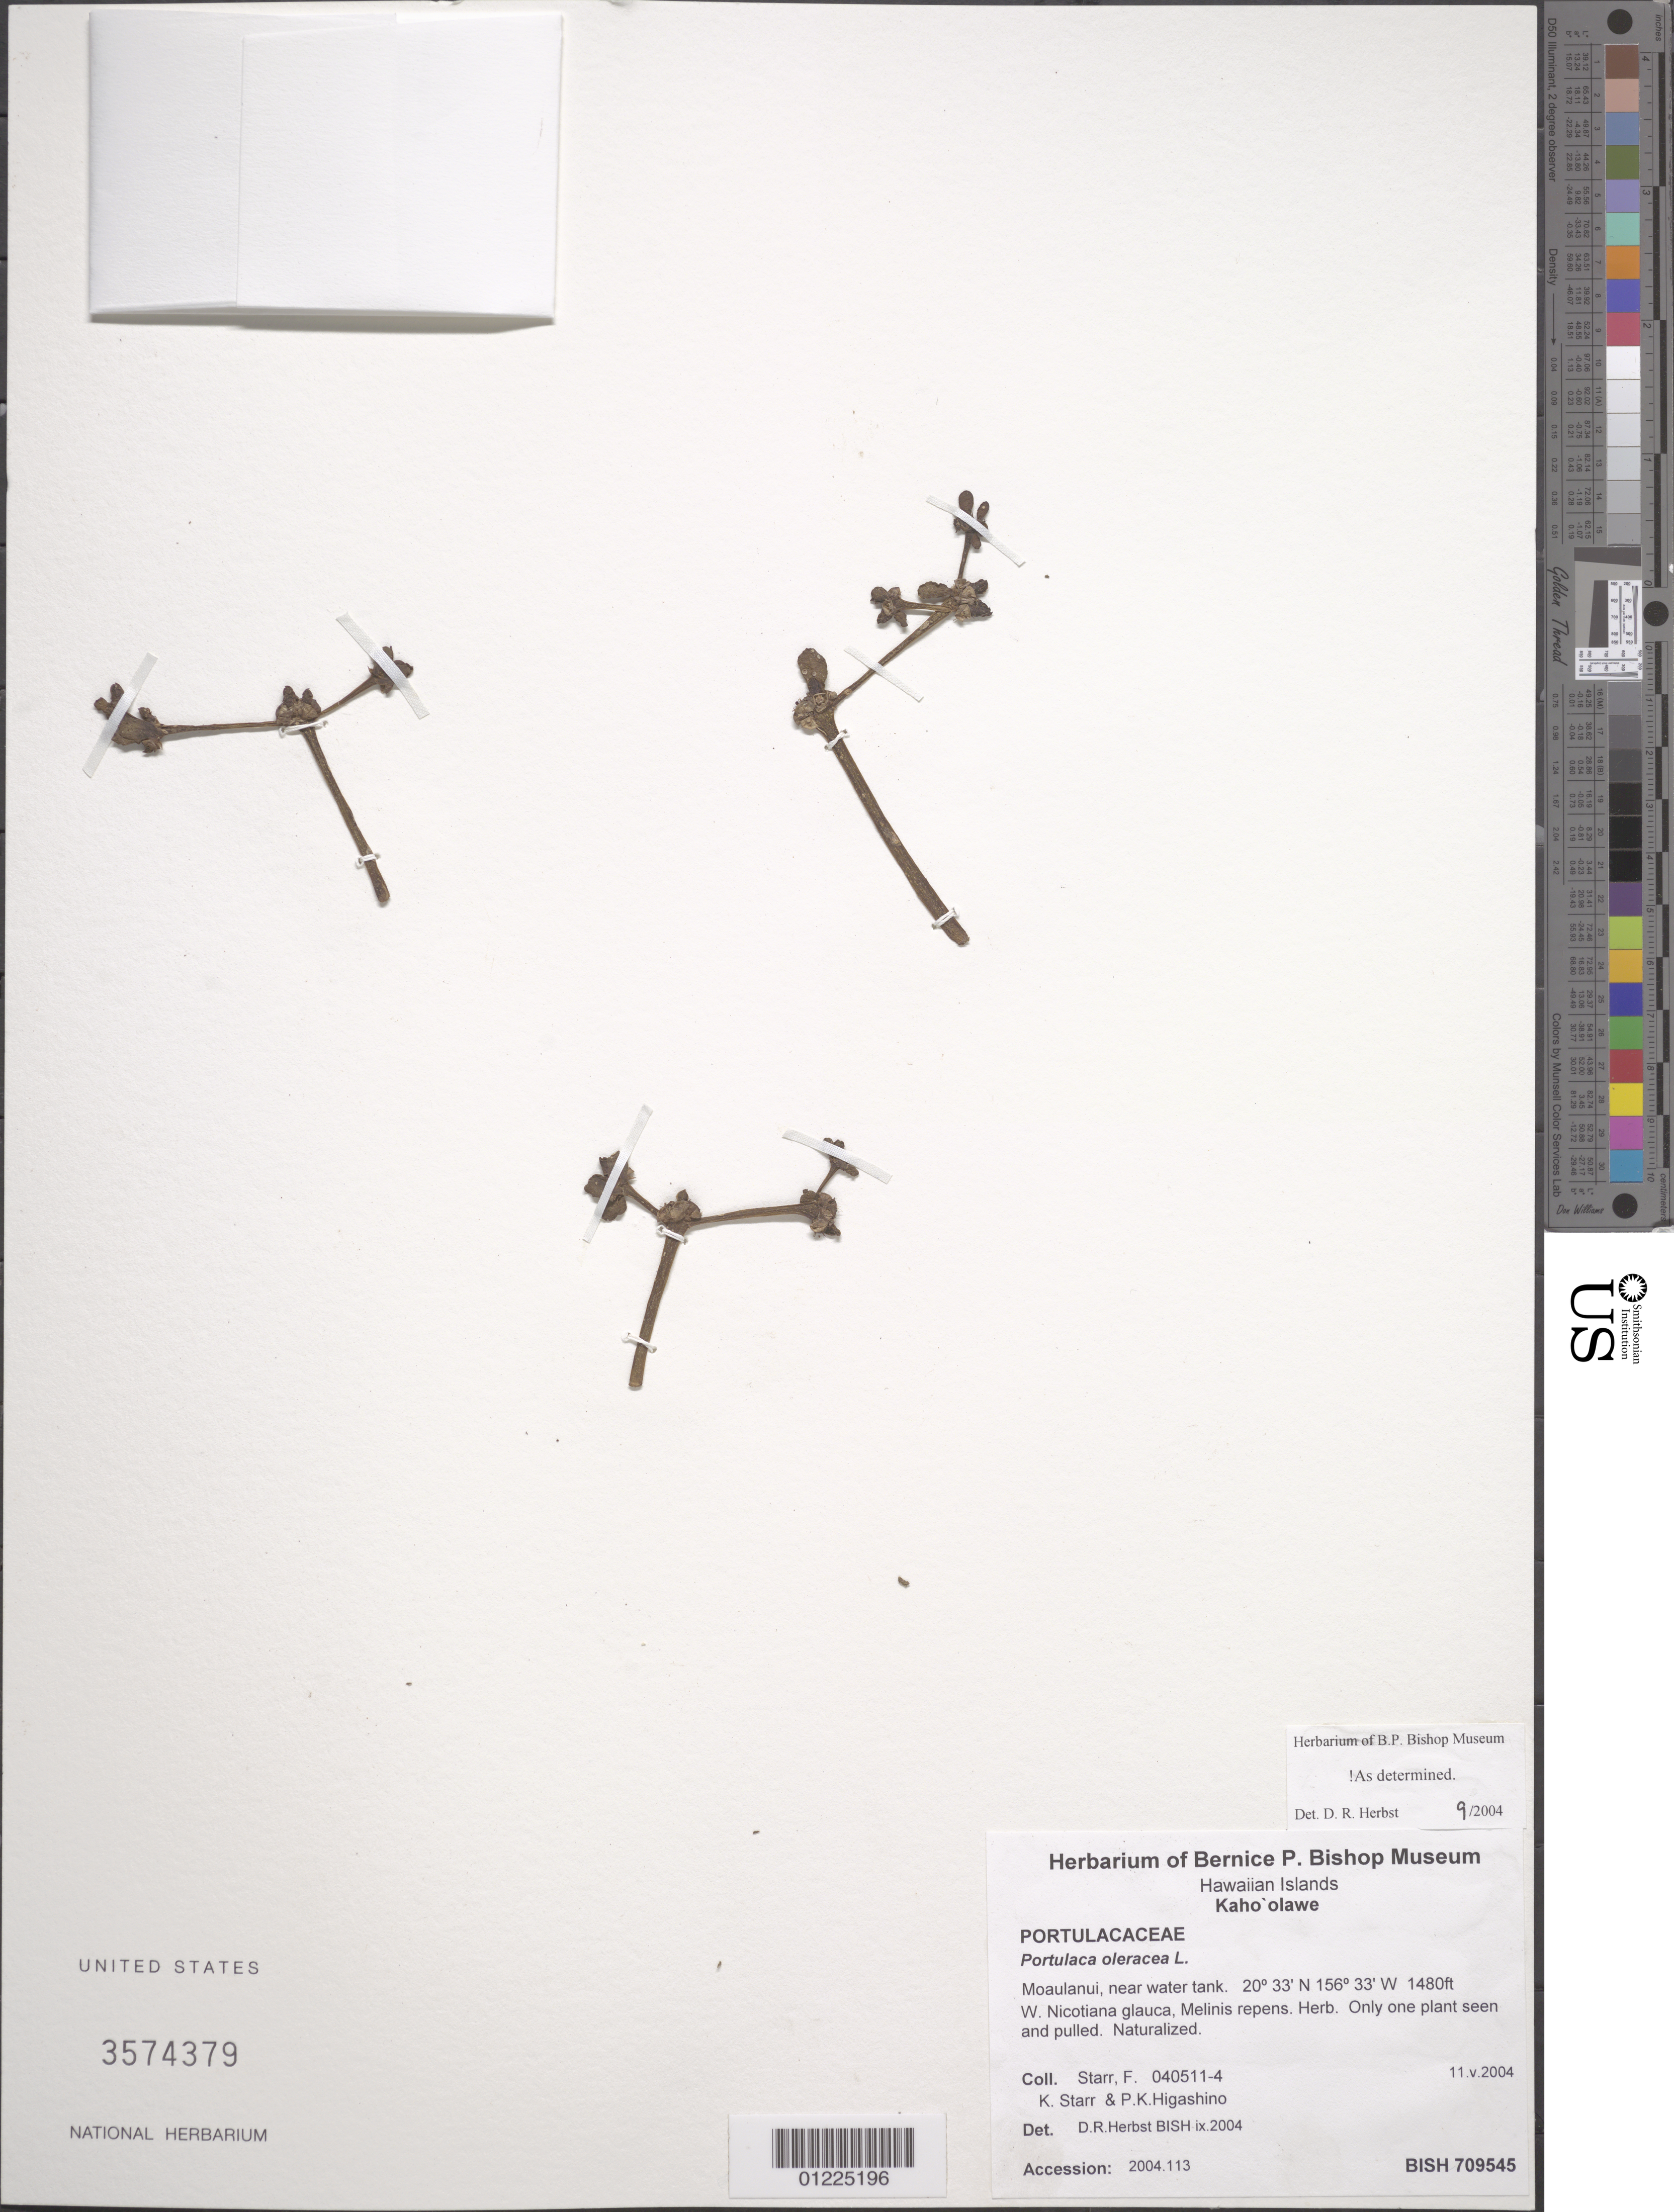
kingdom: Plantae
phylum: Tracheophyta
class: Magnoliopsida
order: Caryophyllales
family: Portulacaceae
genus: Portulaca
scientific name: Portulaca oleracea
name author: L.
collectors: K. Starr & P. Higashino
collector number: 040511-4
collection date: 2004-05-11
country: United States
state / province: Hawaii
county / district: Maui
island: Kaho'olawe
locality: Moaulanui, near water tank.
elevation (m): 451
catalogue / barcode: US 3574379